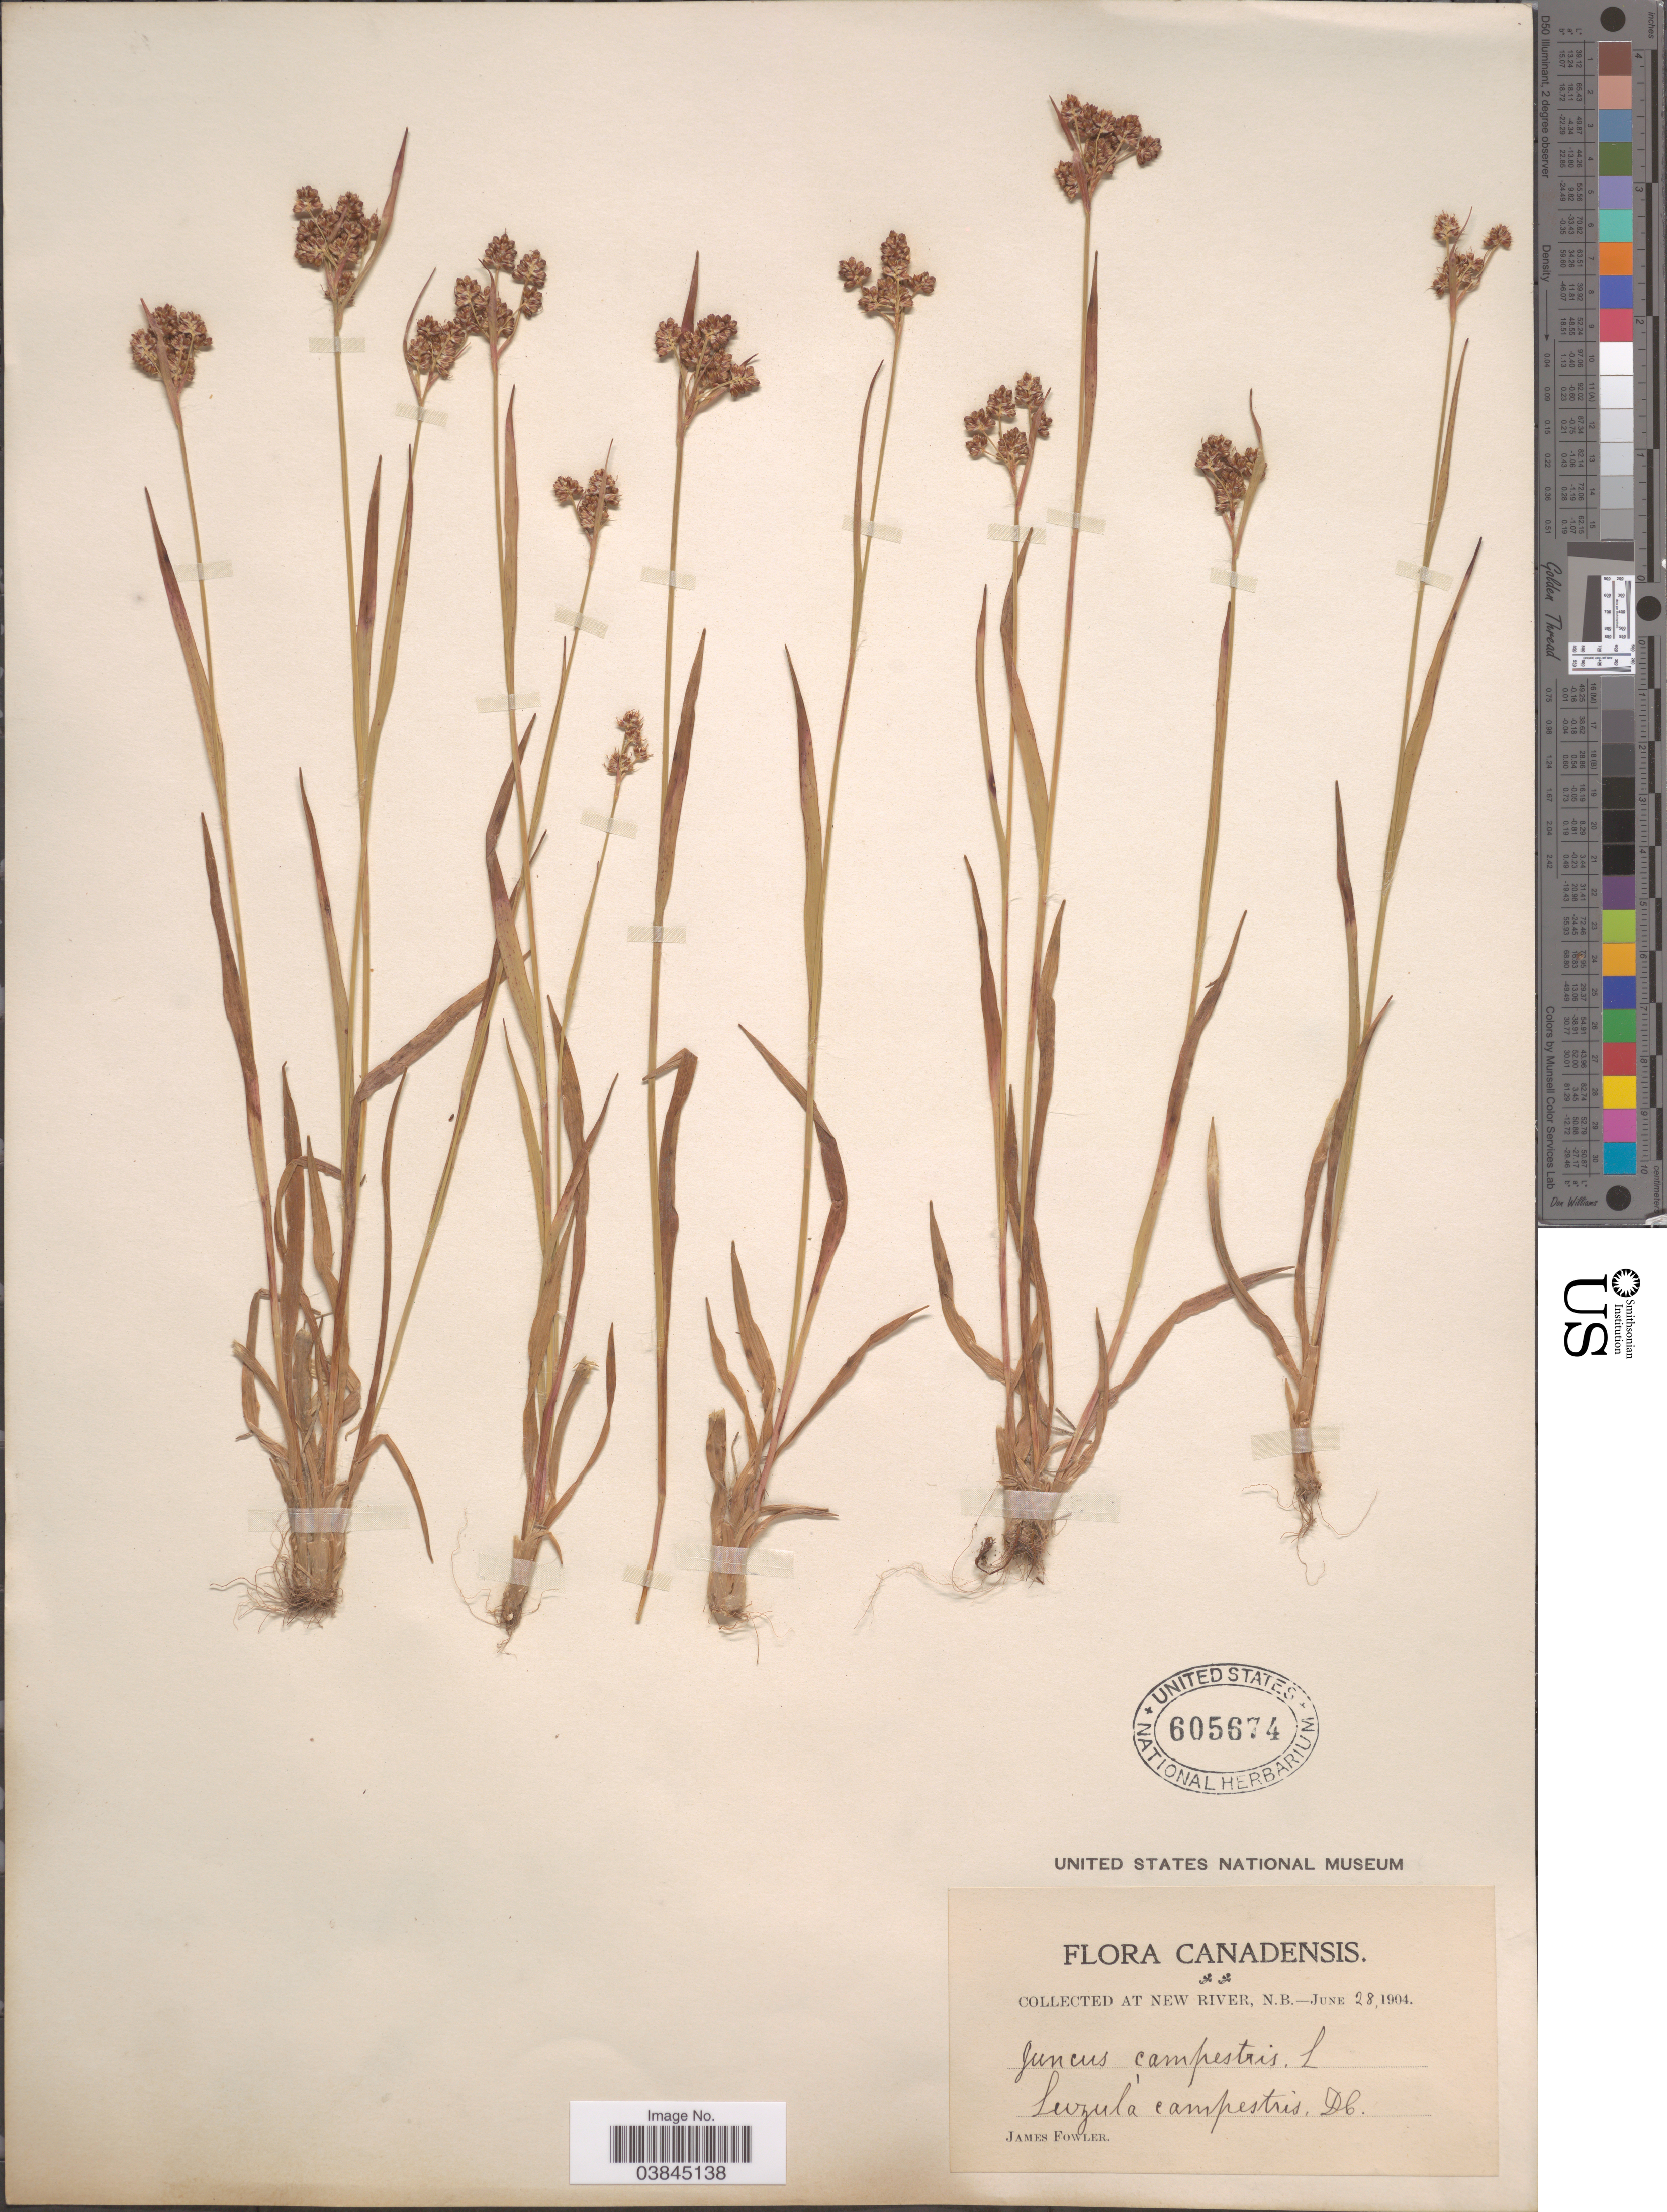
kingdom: Plantae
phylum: Tracheophyta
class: Liliopsida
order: Poales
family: Juncaceae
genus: Luzula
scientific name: Luzula campestris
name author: (L.) DC.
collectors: J. P. Fowler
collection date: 1904-06-28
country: Canada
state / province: New Brunswick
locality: At New River.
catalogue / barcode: US 605674